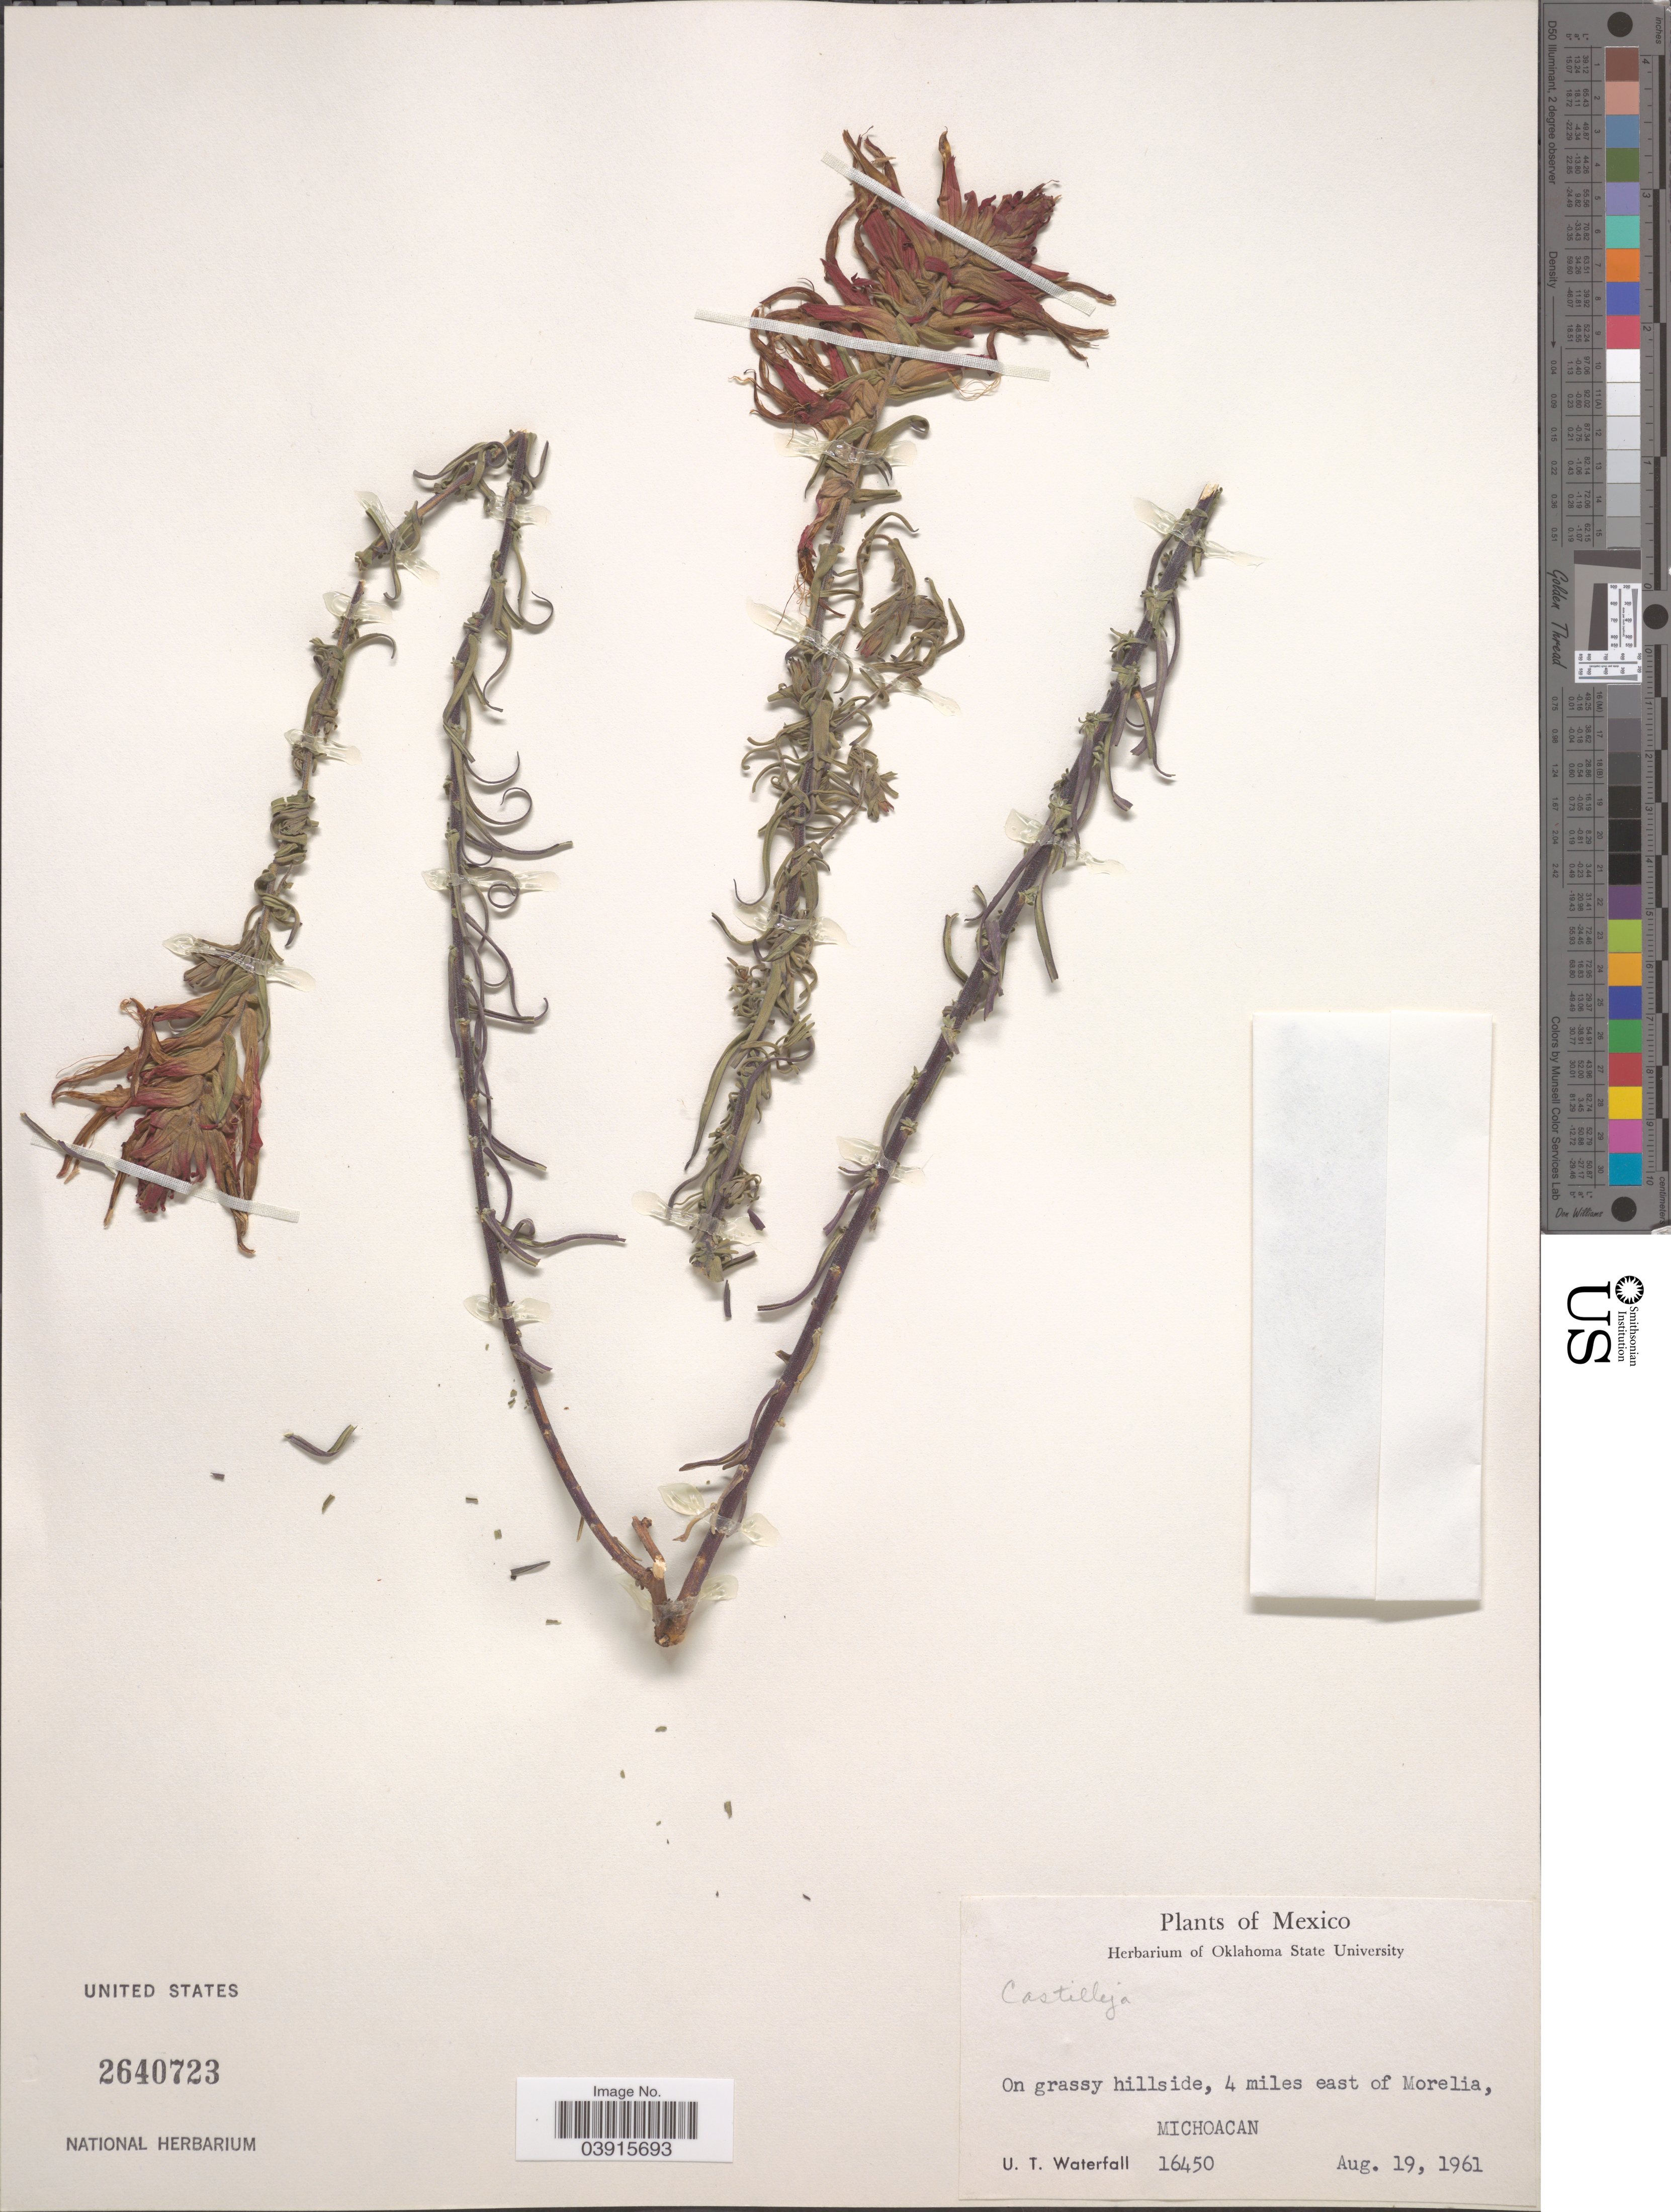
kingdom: Plantae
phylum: Tracheophyta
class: Magnoliopsida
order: Lamiales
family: Orobanchaceae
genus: Castilleja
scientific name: Castilleja tenuiflora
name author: Benth.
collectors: U. T. Waterfall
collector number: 16450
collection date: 1961-08-19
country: Mexico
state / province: Michoacán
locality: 4 miles east of Morelia.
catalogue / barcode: US 2640723